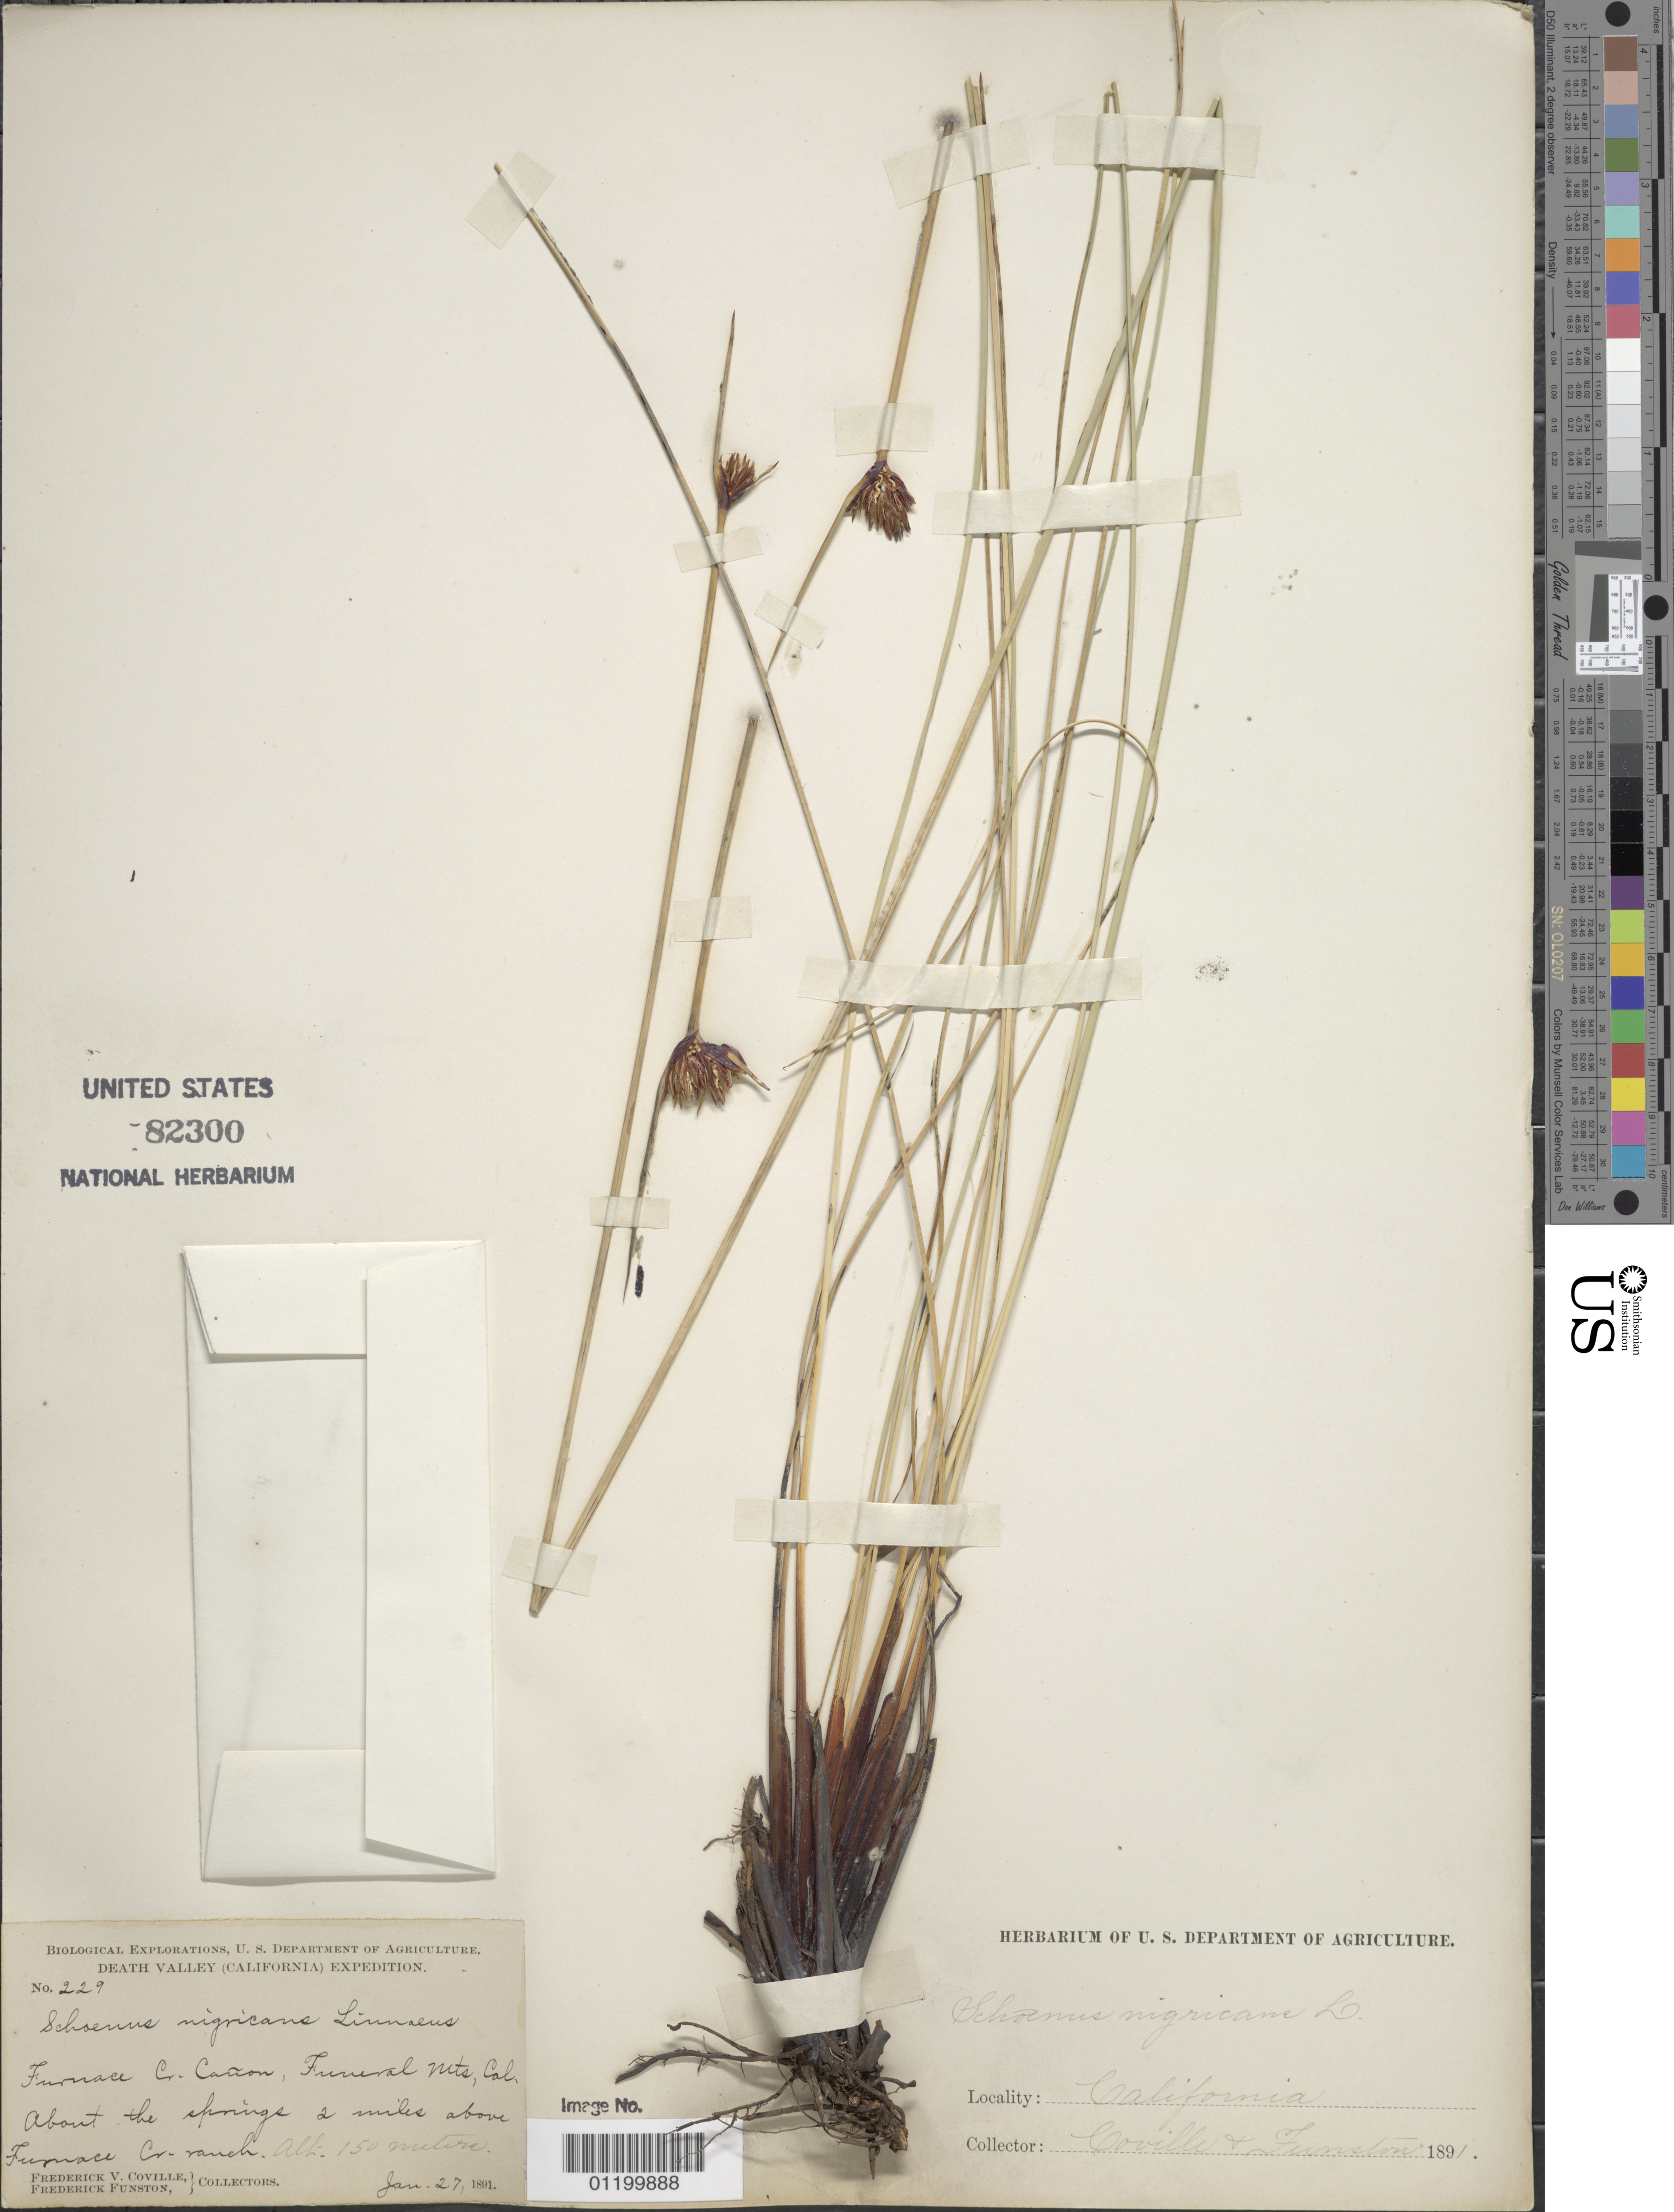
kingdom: Plantae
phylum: Tracheophyta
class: Liliopsida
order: Poales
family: Cyperaceae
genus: Schoenus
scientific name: Schoenus nigricans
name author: L.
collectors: F. V. Coville & F. Funston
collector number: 229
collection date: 1891-01-27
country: United States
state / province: California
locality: Furnace Canyon, Funeral Mountains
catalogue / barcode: US 82300